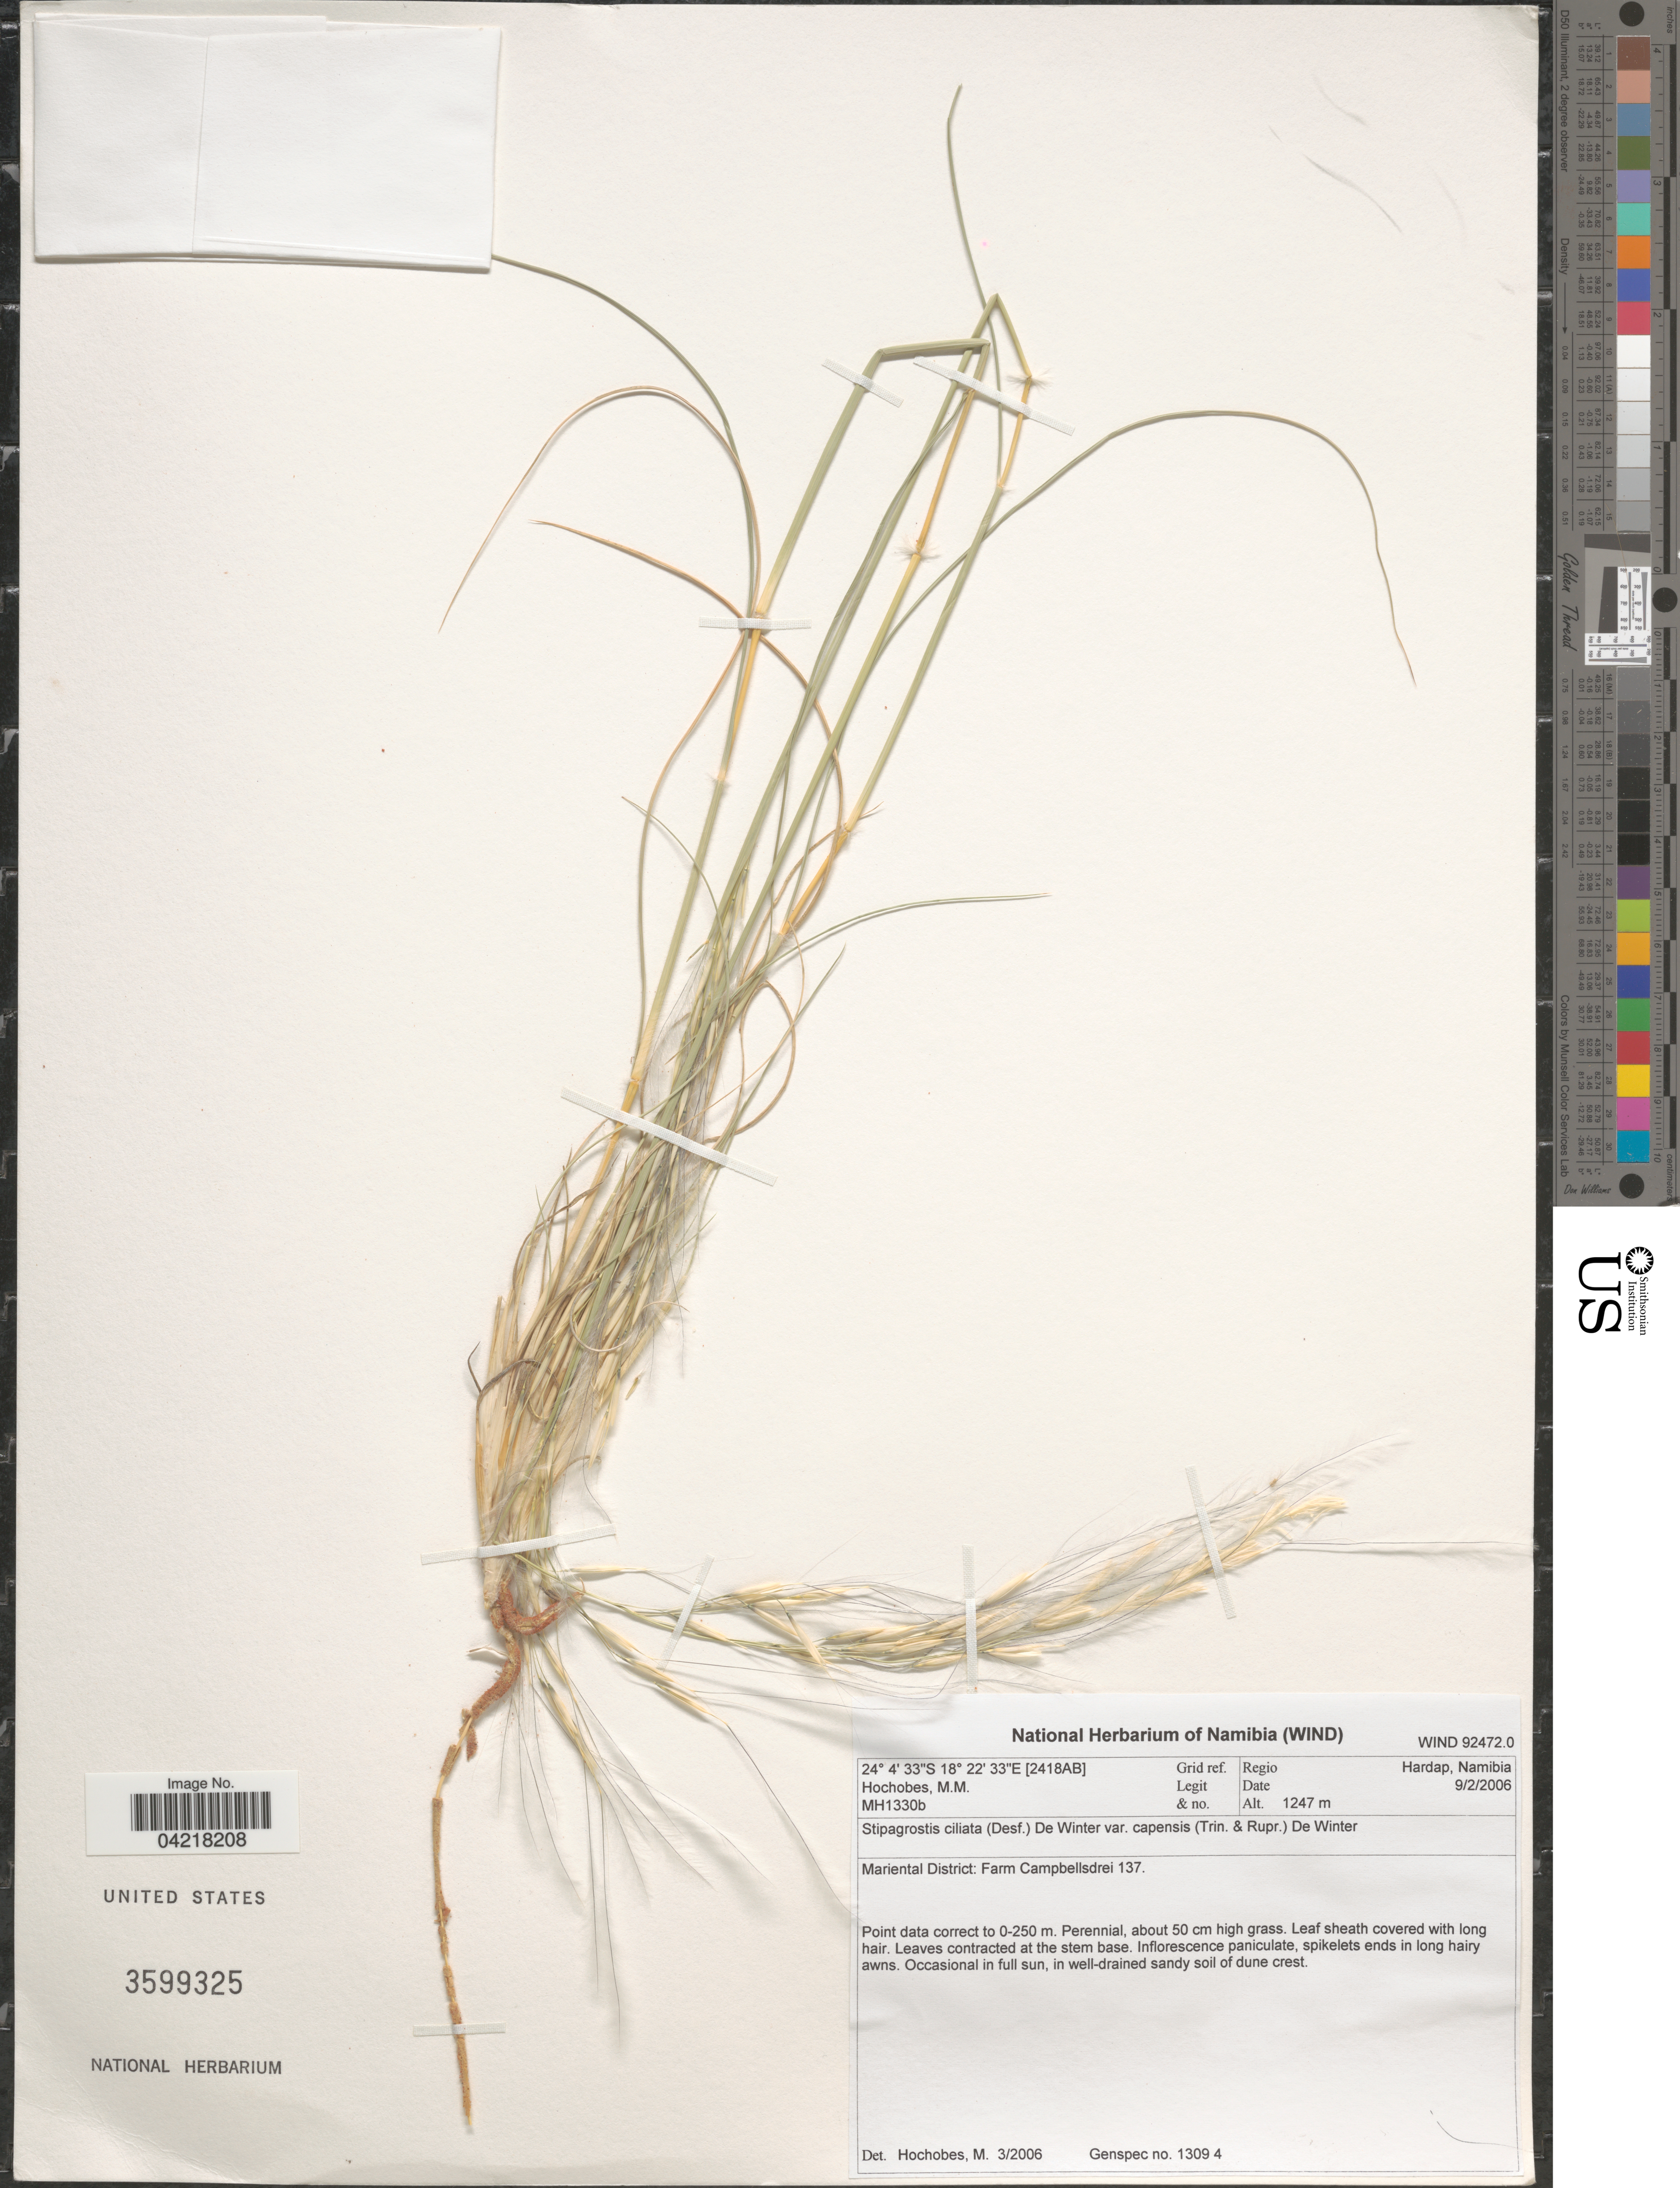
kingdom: Plantae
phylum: Tracheophyta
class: Liliopsida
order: Poales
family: Poaceae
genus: Stipagrostis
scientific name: Stipagrostis ciliata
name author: (Desf.) De Winter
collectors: M. Hochobes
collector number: MH1330b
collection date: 2006-02-09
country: Namibia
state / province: Hardap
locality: Mariental District: Farm Campbellsdrei 137. [2418AB] Grid ref. Regio Hardap, Namibia.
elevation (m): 1247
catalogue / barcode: US 3599325